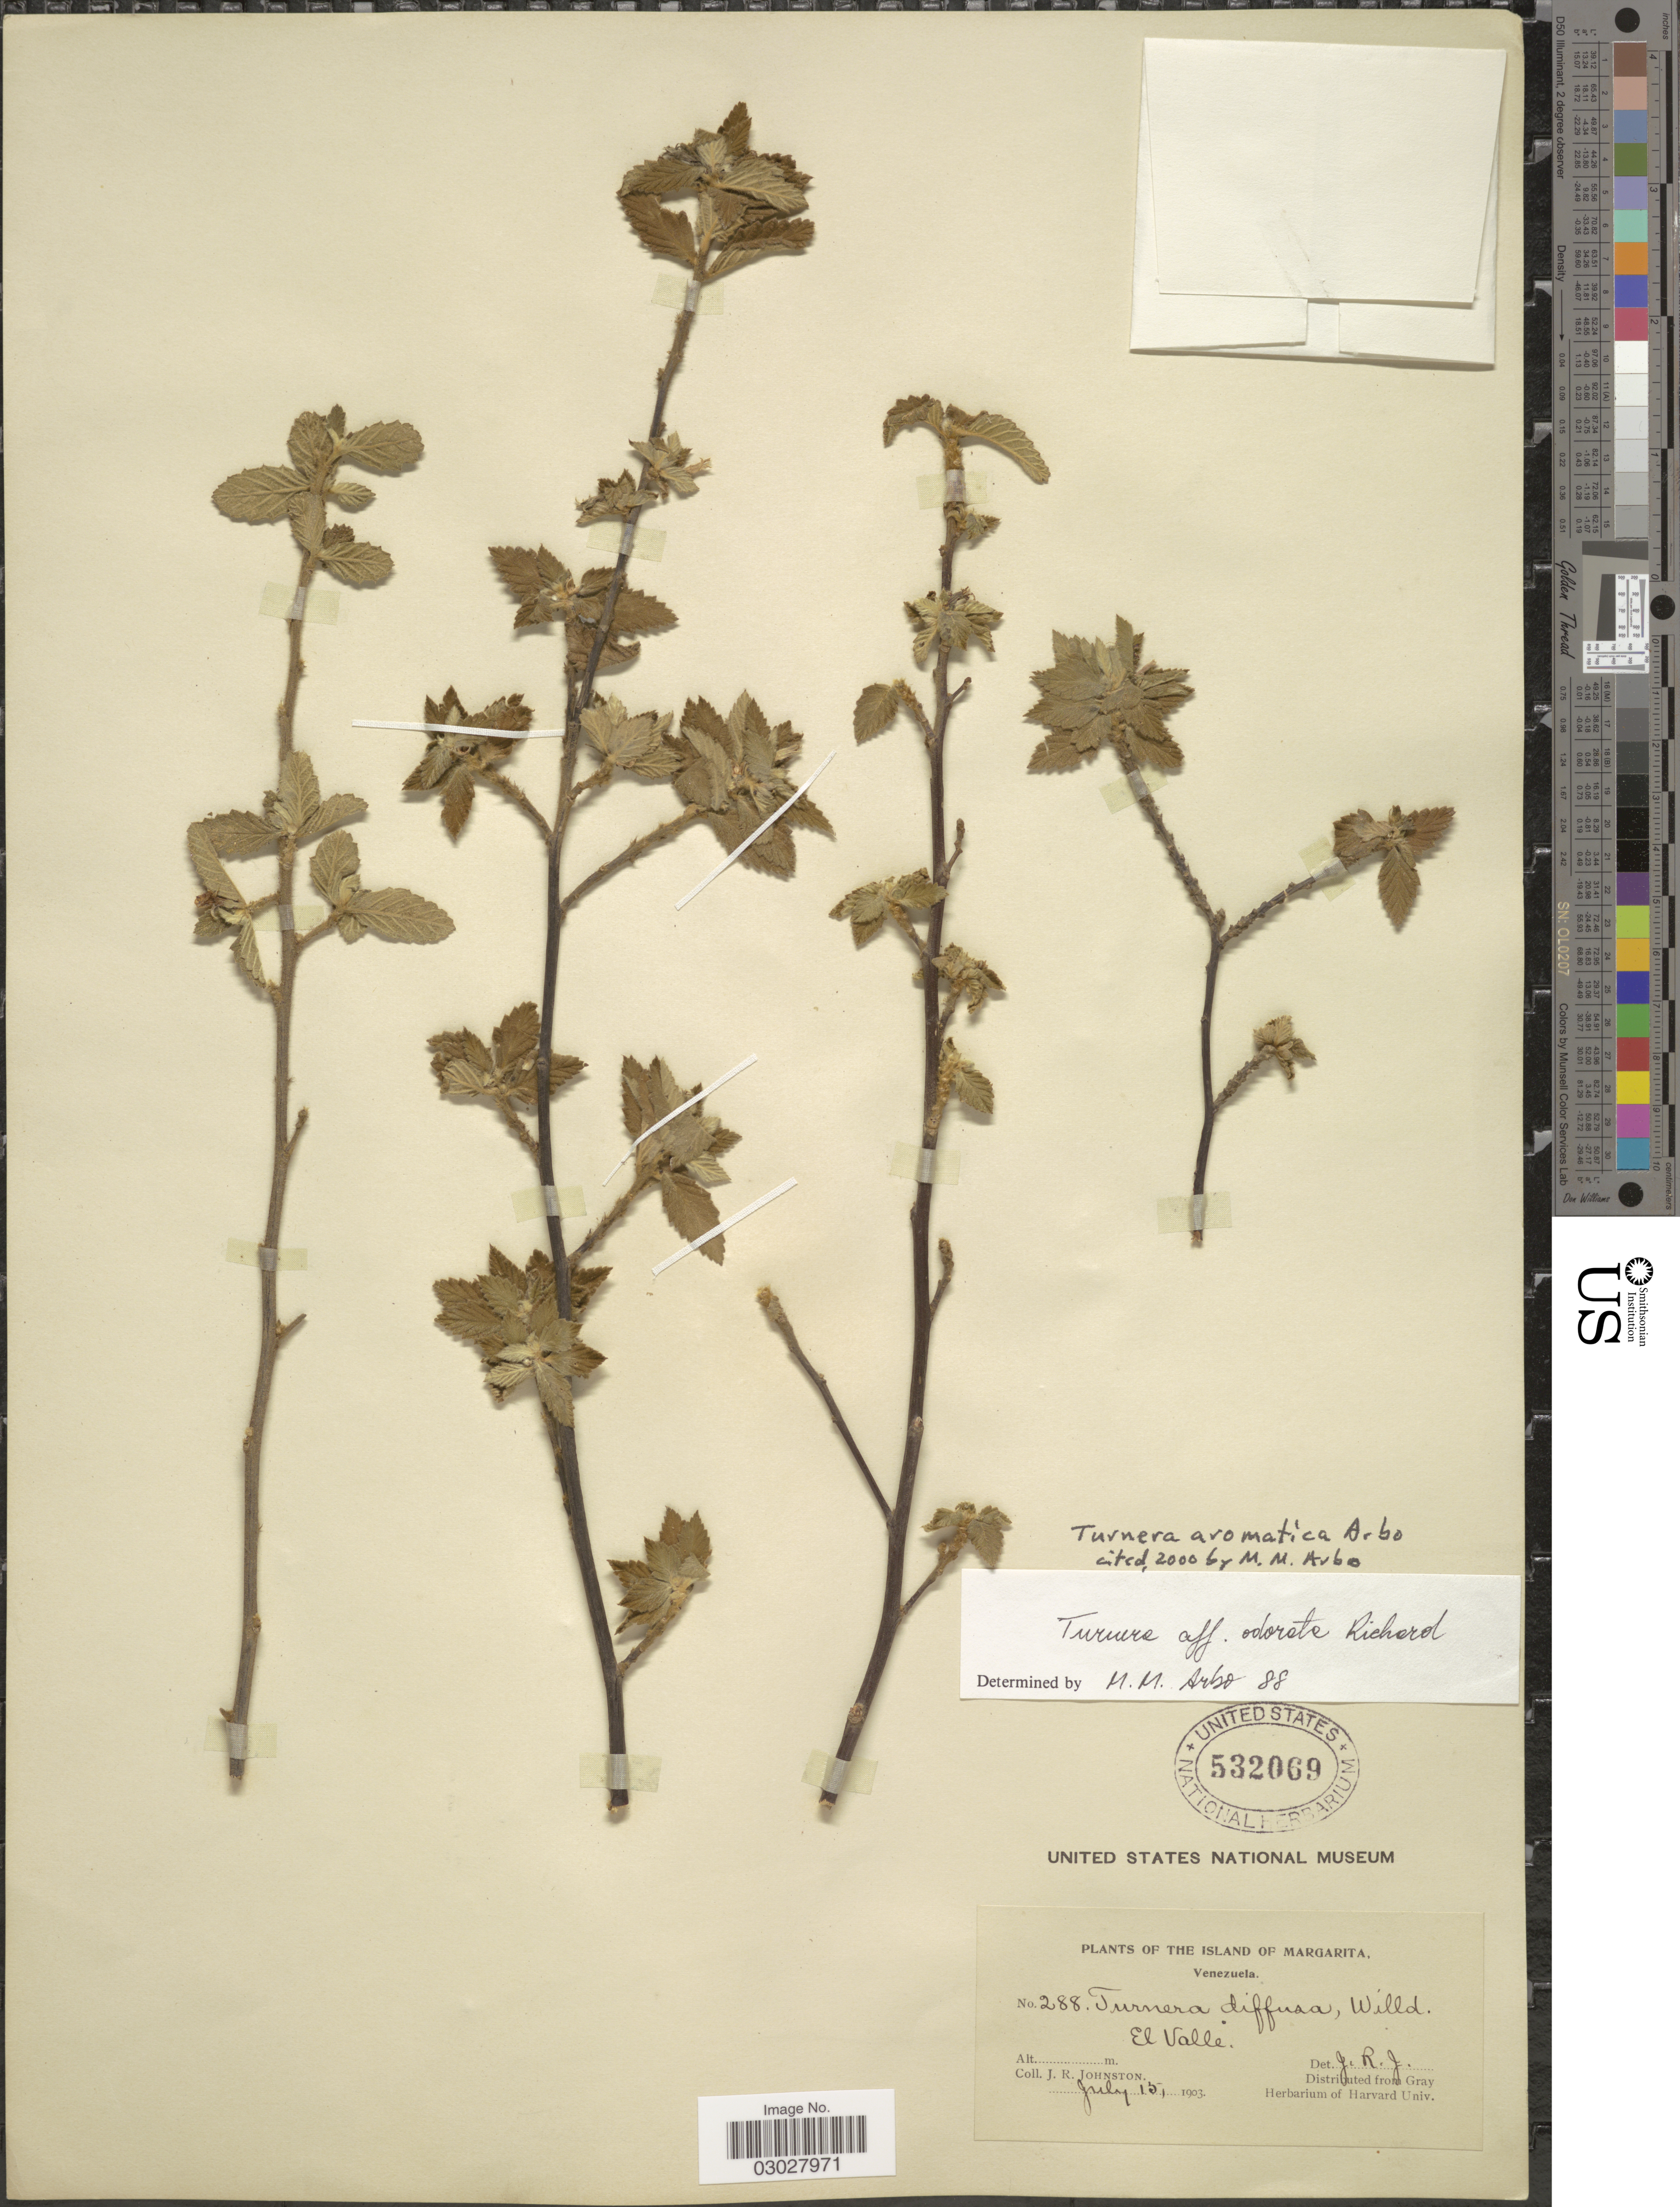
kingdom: Plantae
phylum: Tracheophyta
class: Magnoliopsida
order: Malpighiales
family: Turneraceae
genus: Turnera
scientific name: Turnera aromatica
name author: Arbo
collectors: J. Johnston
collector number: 288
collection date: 1903-07-15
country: Venezuela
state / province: Nueva Esparta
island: Margarita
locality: Island of Margarita. El Valle.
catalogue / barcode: US 532069